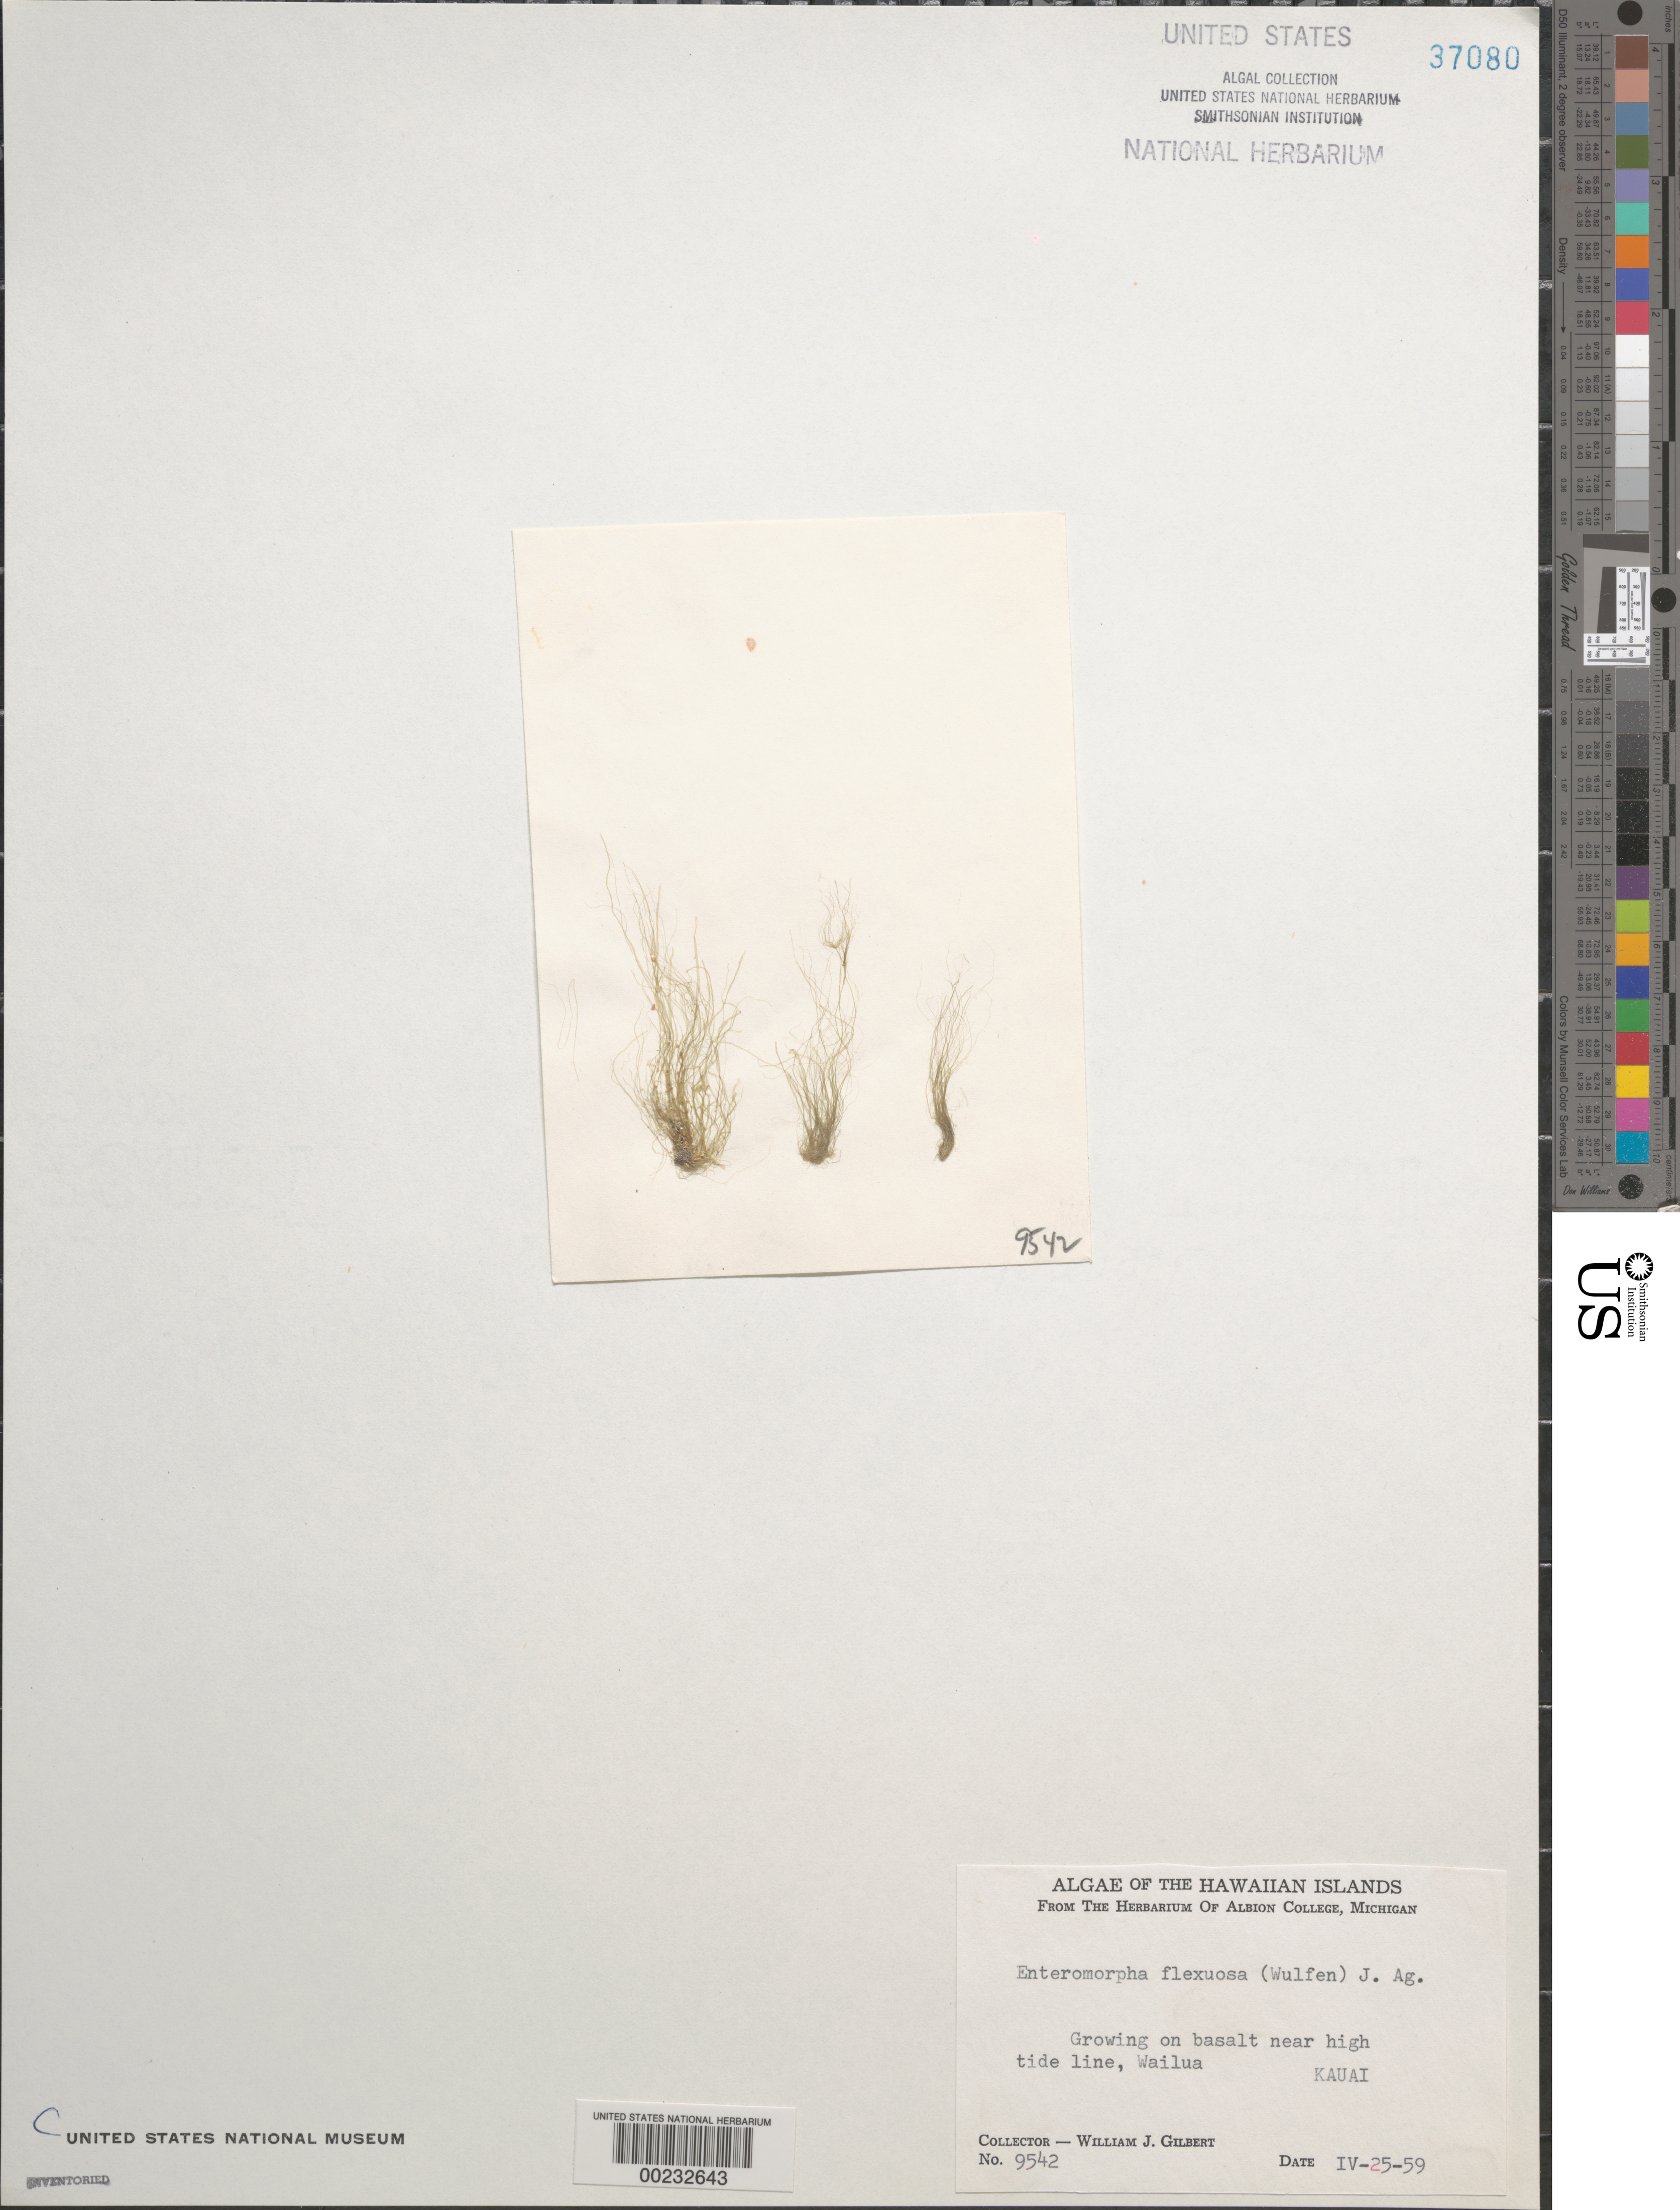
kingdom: Plantae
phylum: Chlorophyta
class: Ulvophyceae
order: Ulvales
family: Ulvaceae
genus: Ulva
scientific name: Ulva flexuosa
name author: Wulfen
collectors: W. J. Gilbert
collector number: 9542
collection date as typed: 25 Apr 1959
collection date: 1959-04-25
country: United States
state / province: Hawaii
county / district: Kauai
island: Kaua'i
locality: Wailua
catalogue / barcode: US 37080